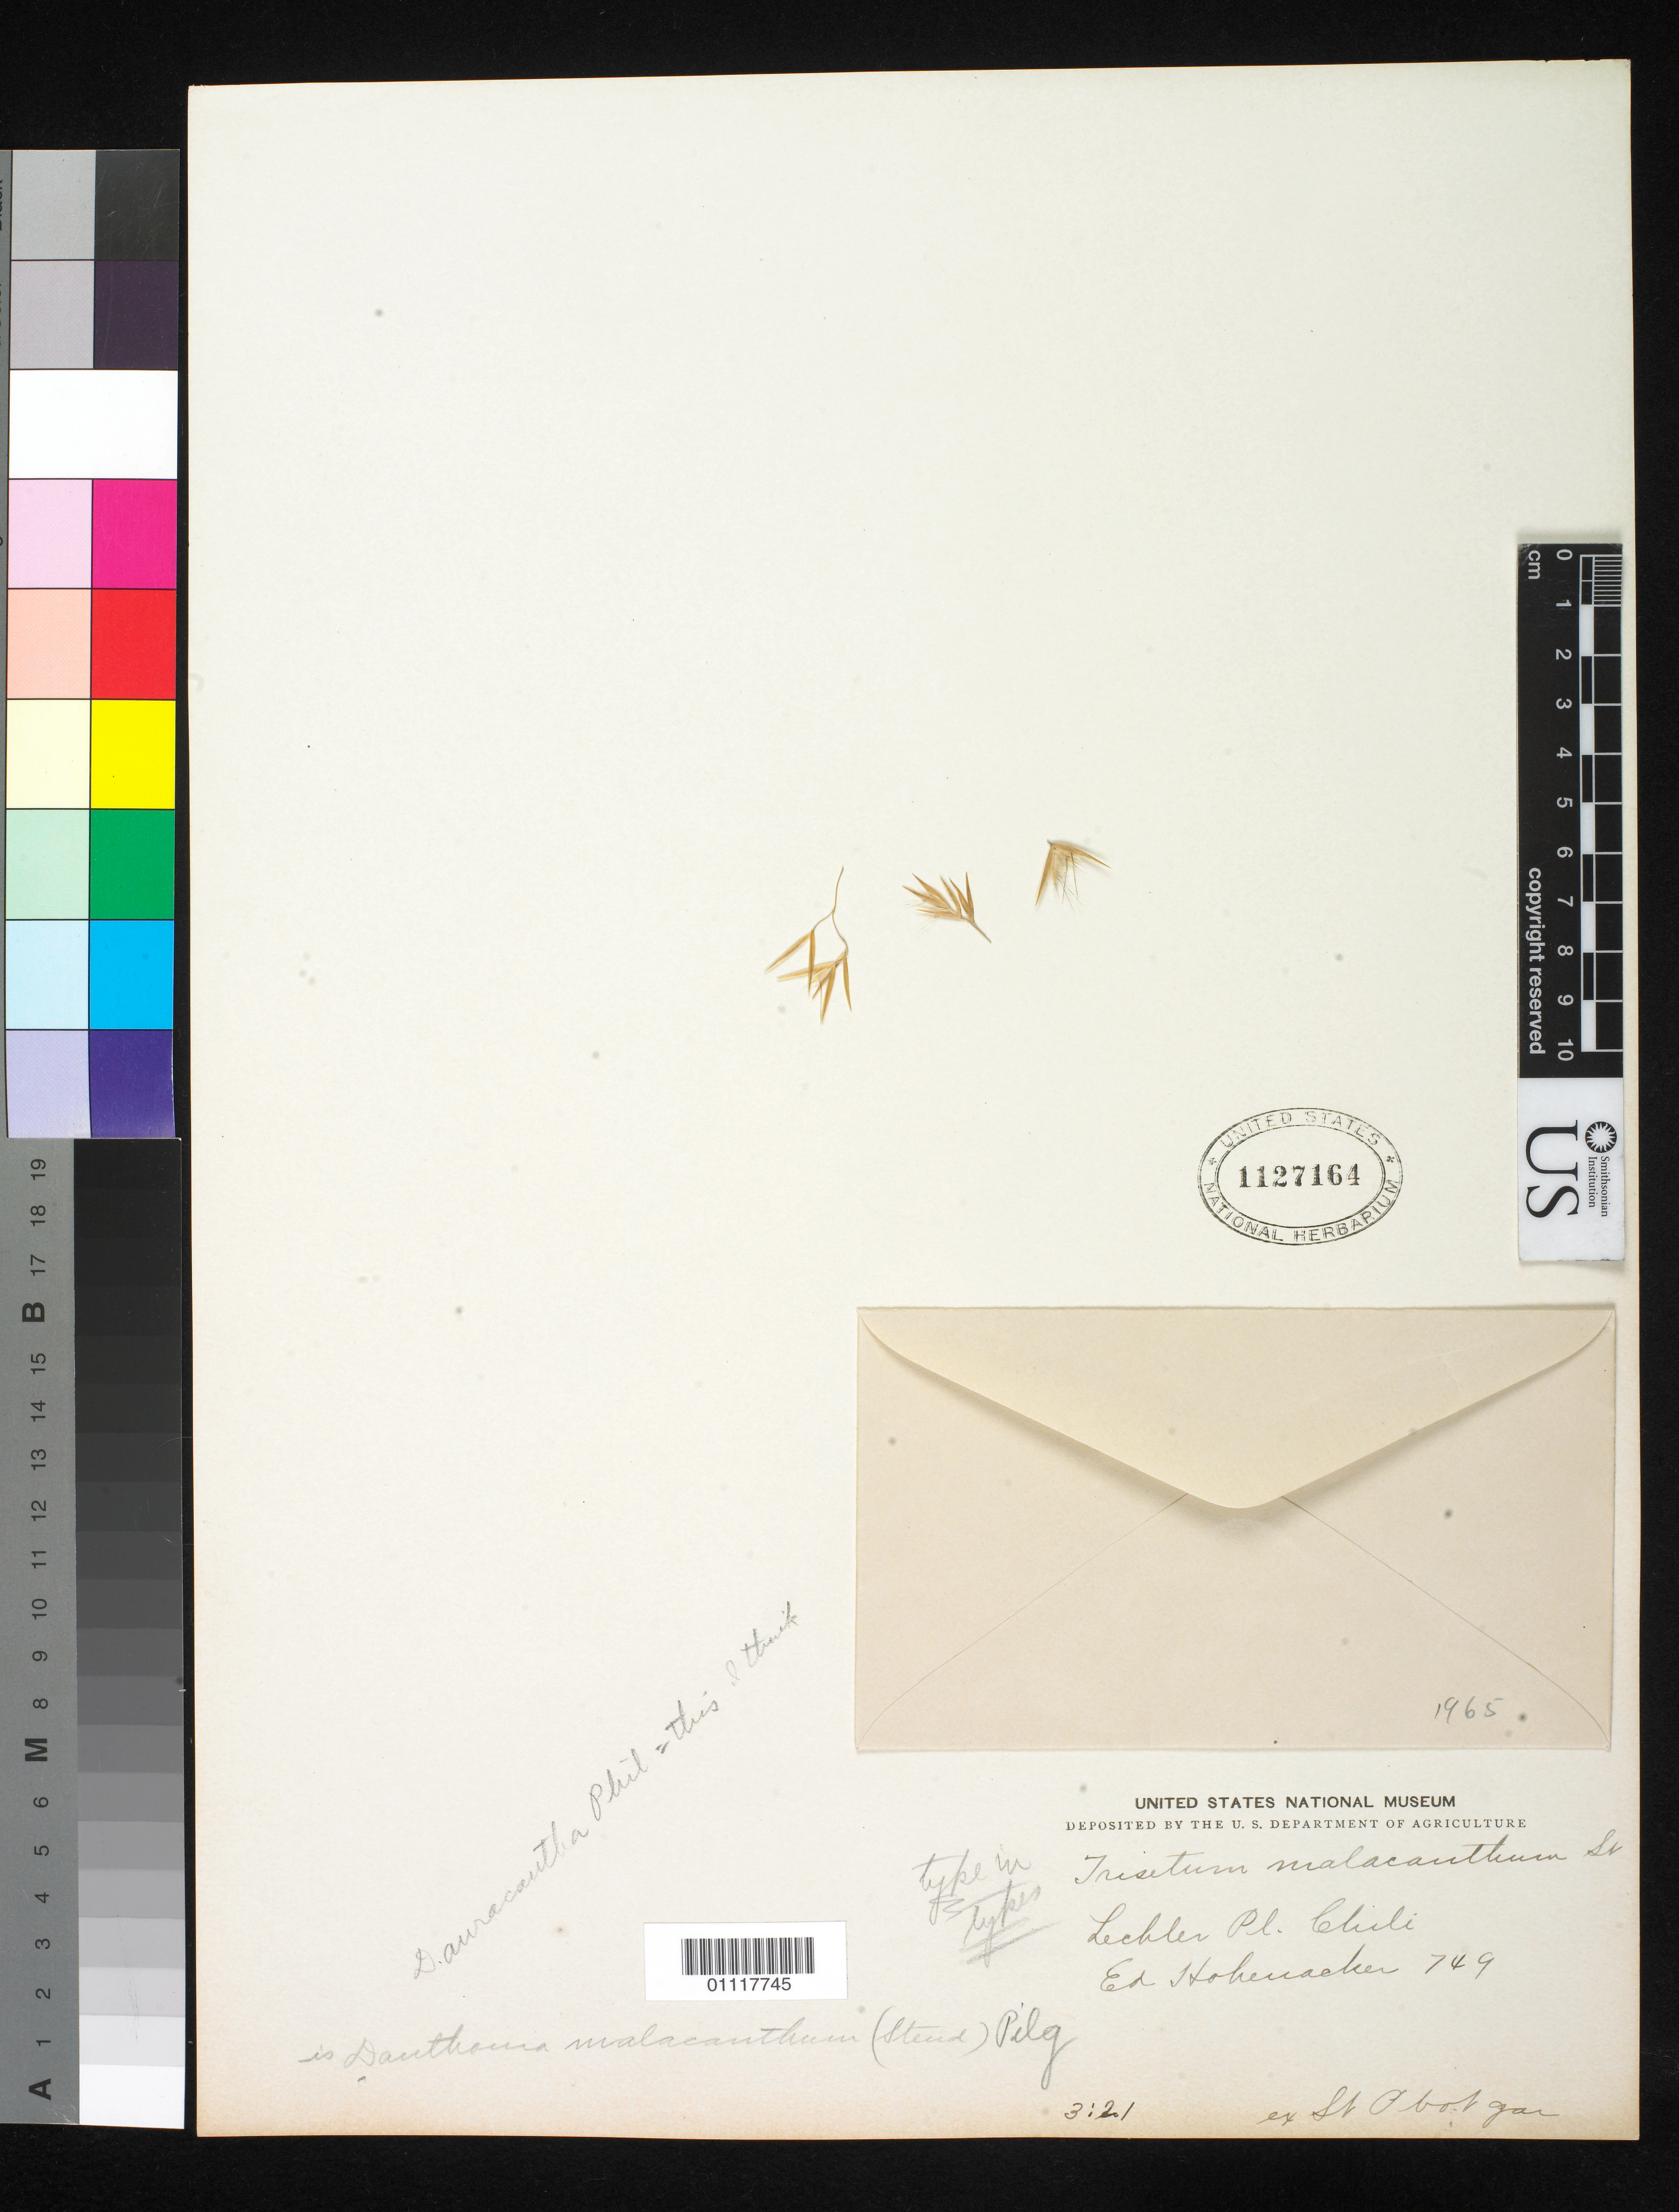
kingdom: Plantae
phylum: Tracheophyta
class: Liliopsida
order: Poales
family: Poaceae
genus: Trisetum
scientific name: Trisetum malacanthum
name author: Steud.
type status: Type Collection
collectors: -. Lechler & Hohenacker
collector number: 749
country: Chile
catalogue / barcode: US 1127164